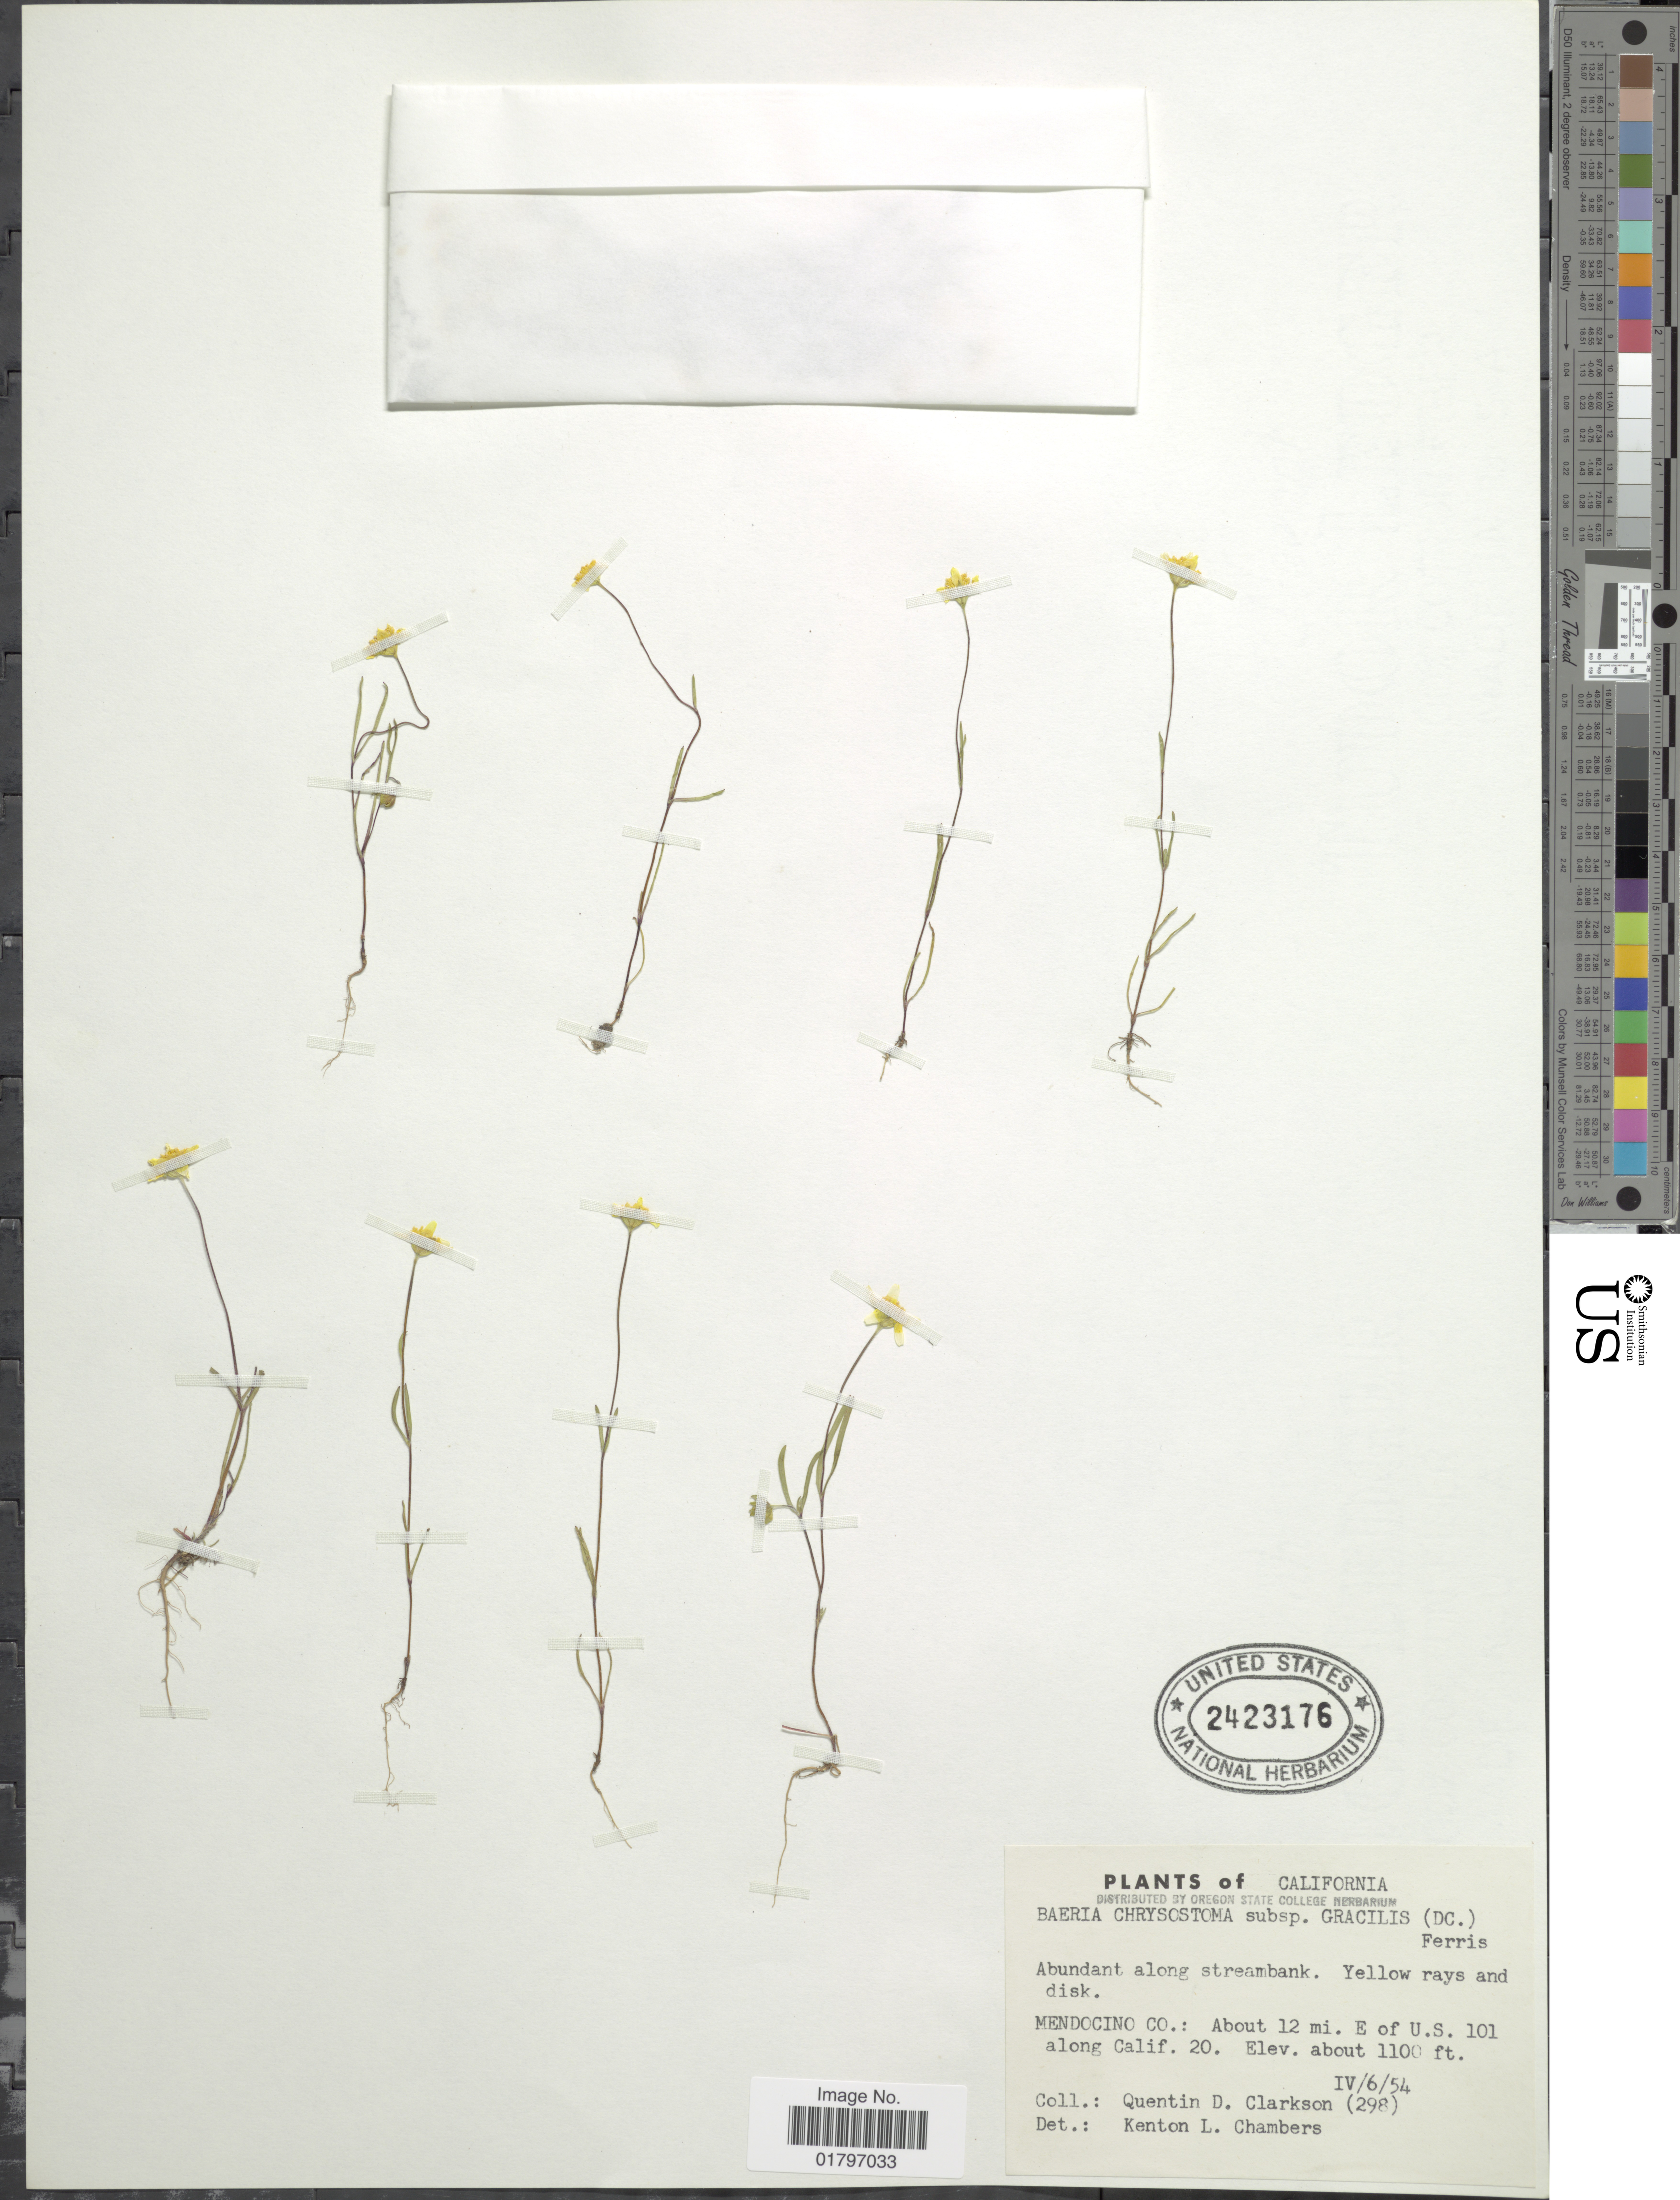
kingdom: Plantae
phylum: Tracheophyta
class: Magnoliopsida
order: Asterales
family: Asteraceae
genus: Lasthenia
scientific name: Lasthenia chrysostoma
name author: (Fisch. & C.A. Mey.) Greene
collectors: Q. Clarkson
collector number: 298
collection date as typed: Transcribed d/m/y: 6/4/54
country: United States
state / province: California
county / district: Mendocino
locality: Mendocino Co.: About 12 mi. E of U.S. 101 along Calif. 20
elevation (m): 335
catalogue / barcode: US 2423176